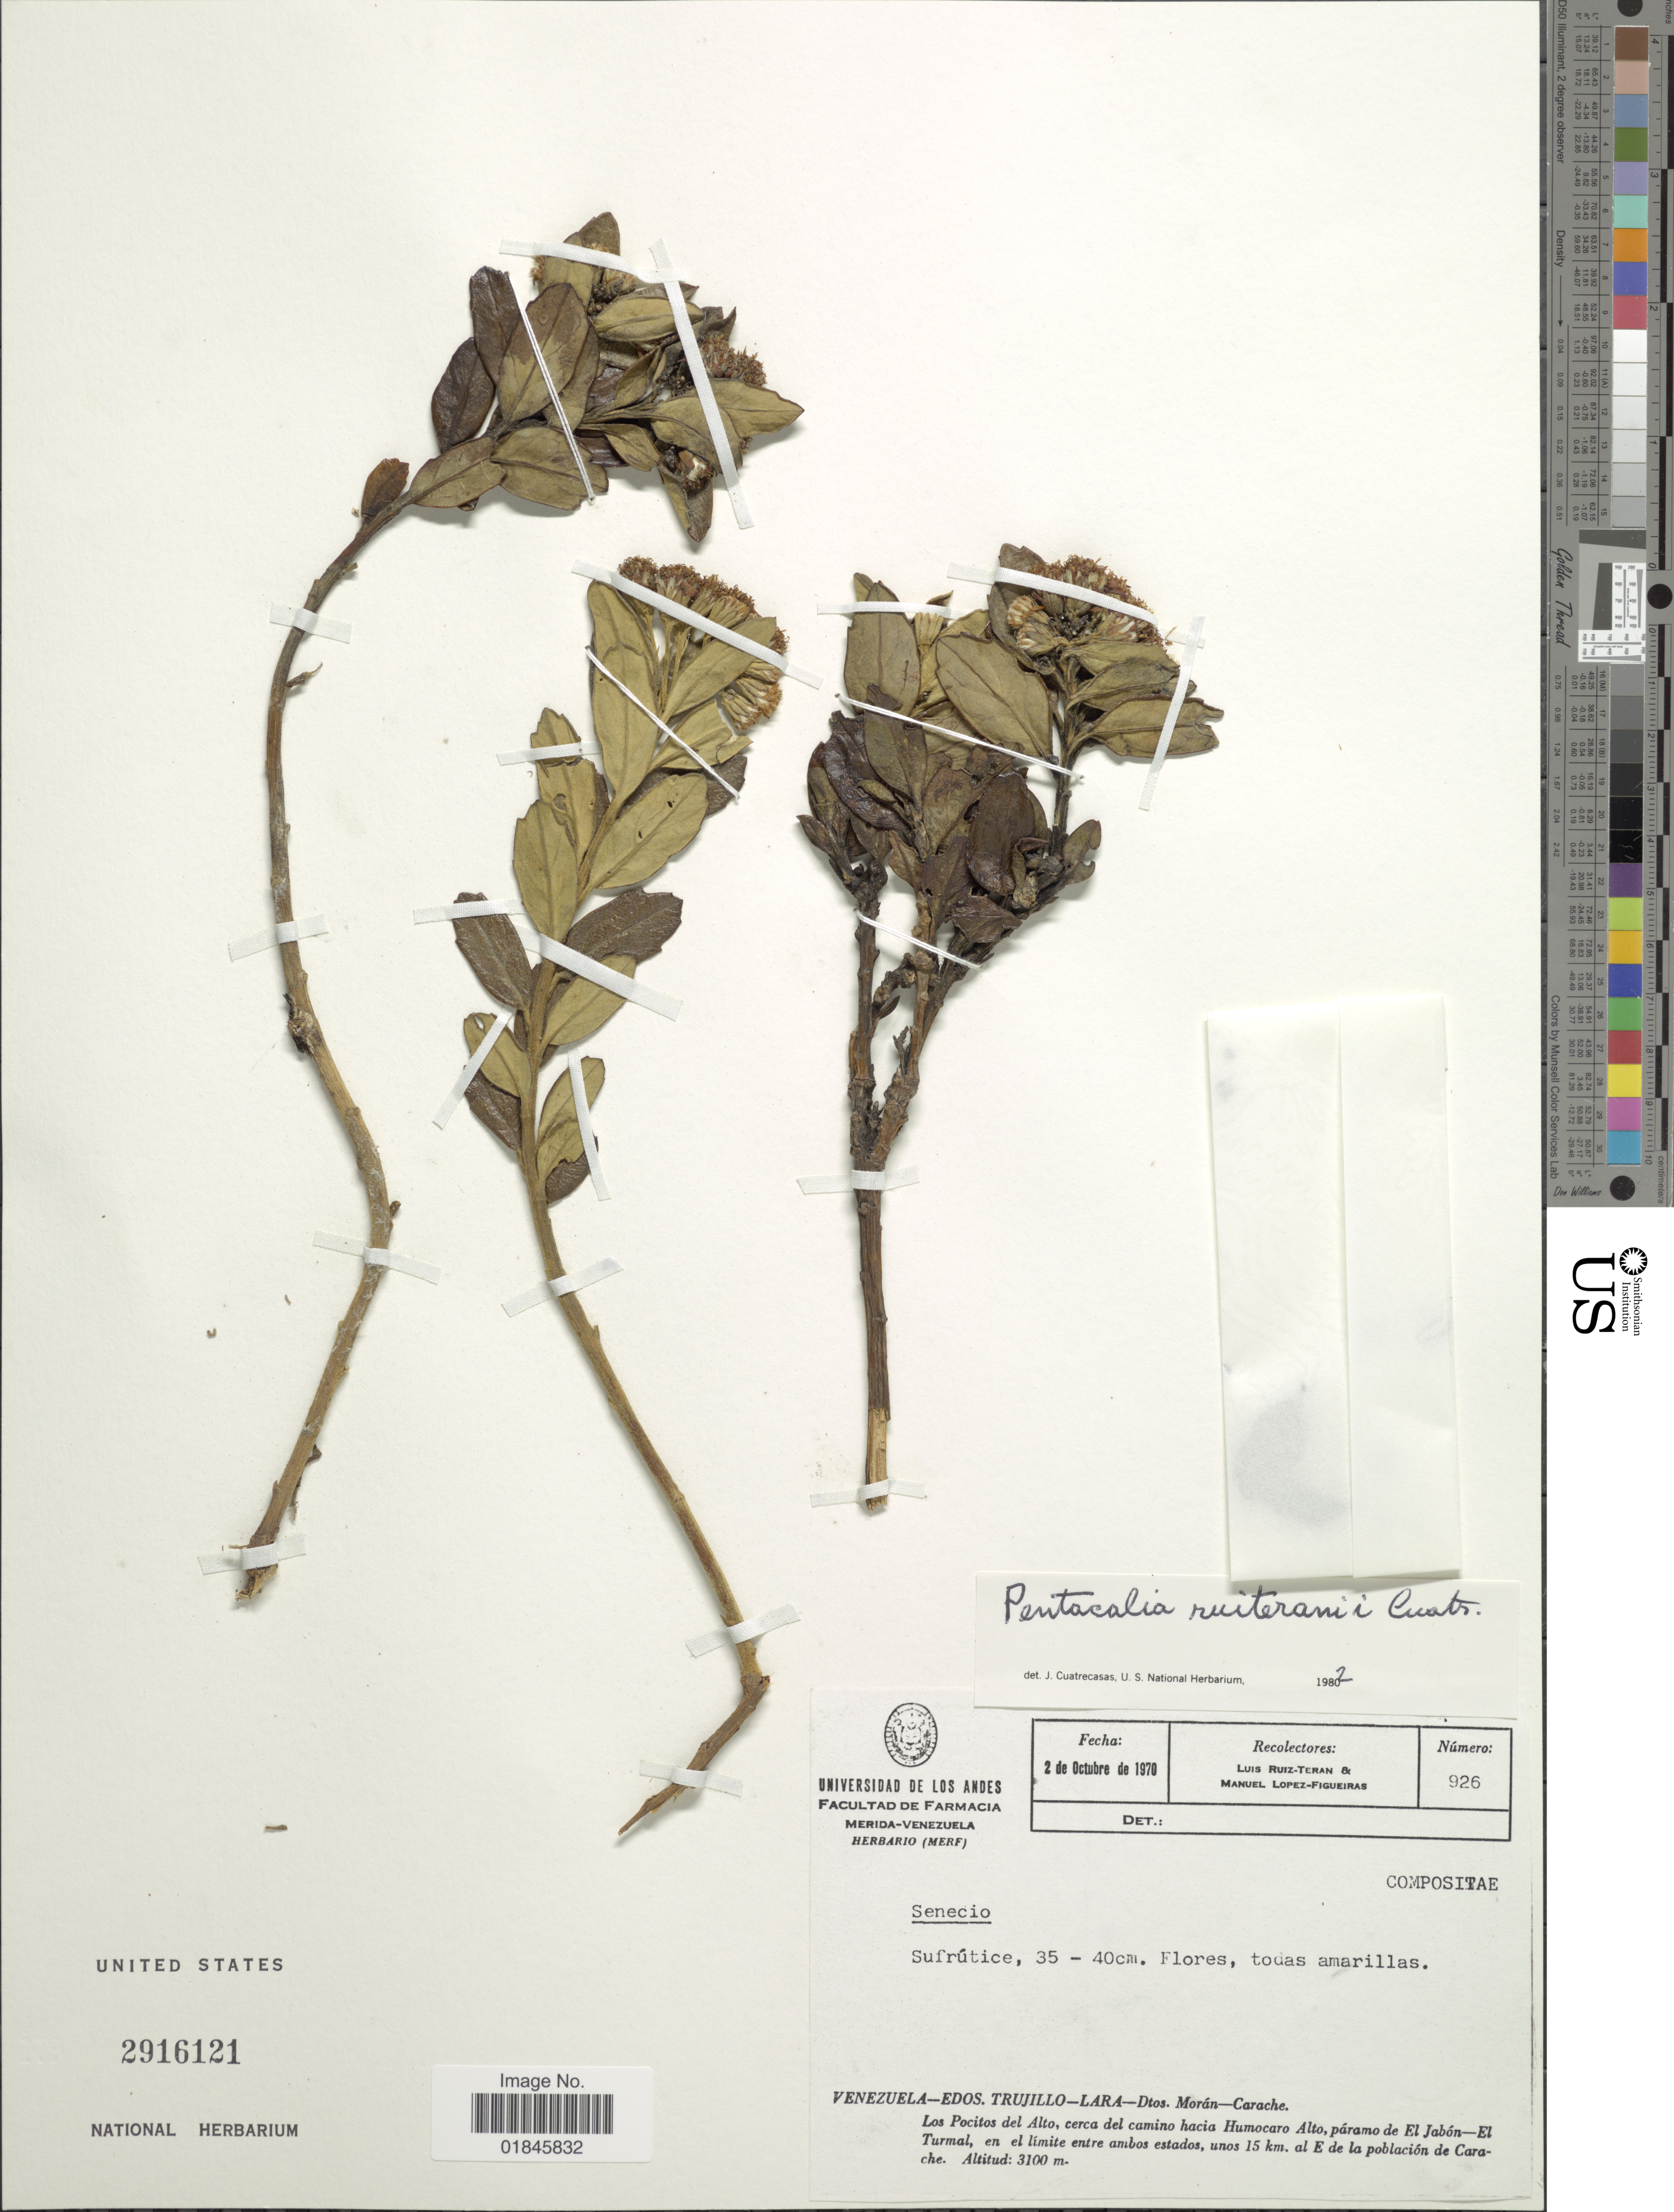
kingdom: Plantae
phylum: Tracheophyta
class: Magnoliopsida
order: Asterales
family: Asteraceae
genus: Pentacalia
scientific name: Pentacalia ruiteranii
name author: (Cuatrec.) Cuatrec.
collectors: L. Teran & M. López Figueiras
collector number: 926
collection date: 1970-10-02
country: Venezuela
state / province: Trujillo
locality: Venezuela - Edos. Trujillo - Lara - Dtos. Morán - Carache. Los Pocitos del Alto, cerca del camino hacia Humocaro Alto, páramo de El Jabón - El Turmal, en el límite entre ambos estados, unos 15 km. al E de la población de Carache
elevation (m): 3100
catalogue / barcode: US 2916121